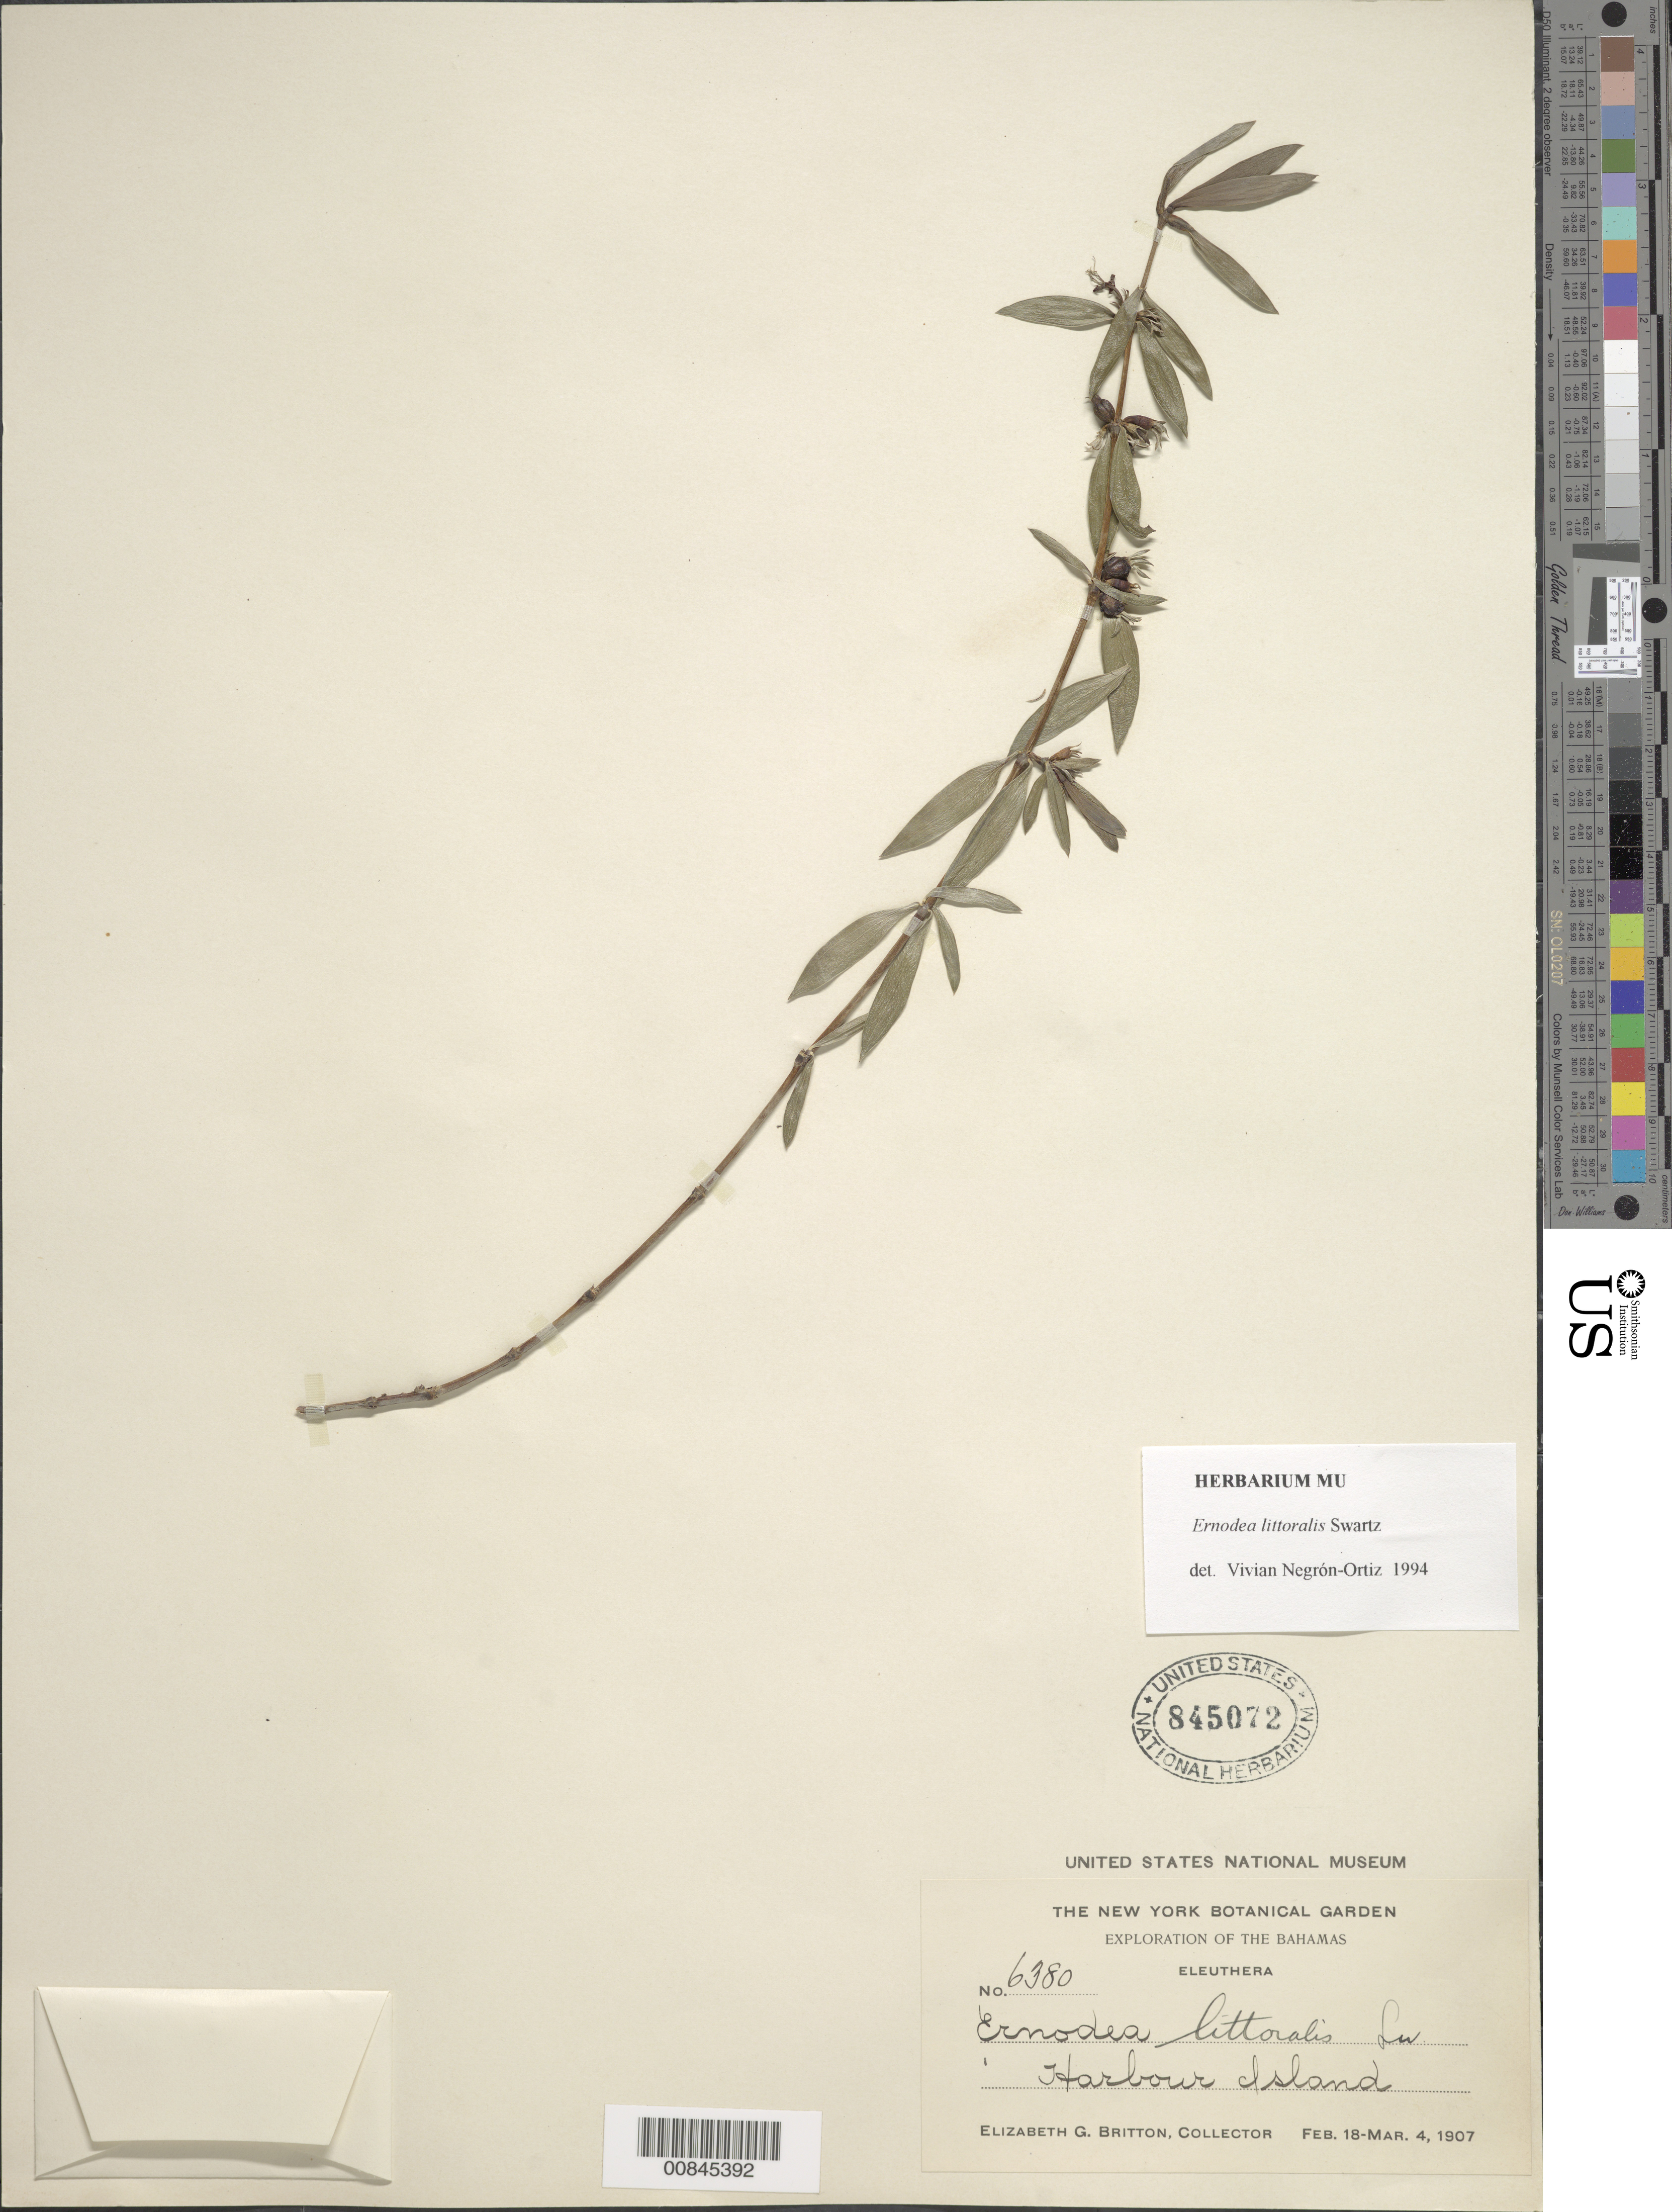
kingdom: Plantae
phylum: Tracheophyta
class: Magnoliopsida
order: Gentianales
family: Rubiaceae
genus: Ernodea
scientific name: Ernodea littoralis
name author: Sw.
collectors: E. G. Britton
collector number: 6380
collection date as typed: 18 Feb 1907 to 04 Mar 1907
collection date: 1907-02-18/1907-03-04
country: Bahamas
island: Eleuthera Island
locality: Eleuthera. Harbor Island.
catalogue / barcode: US 845072